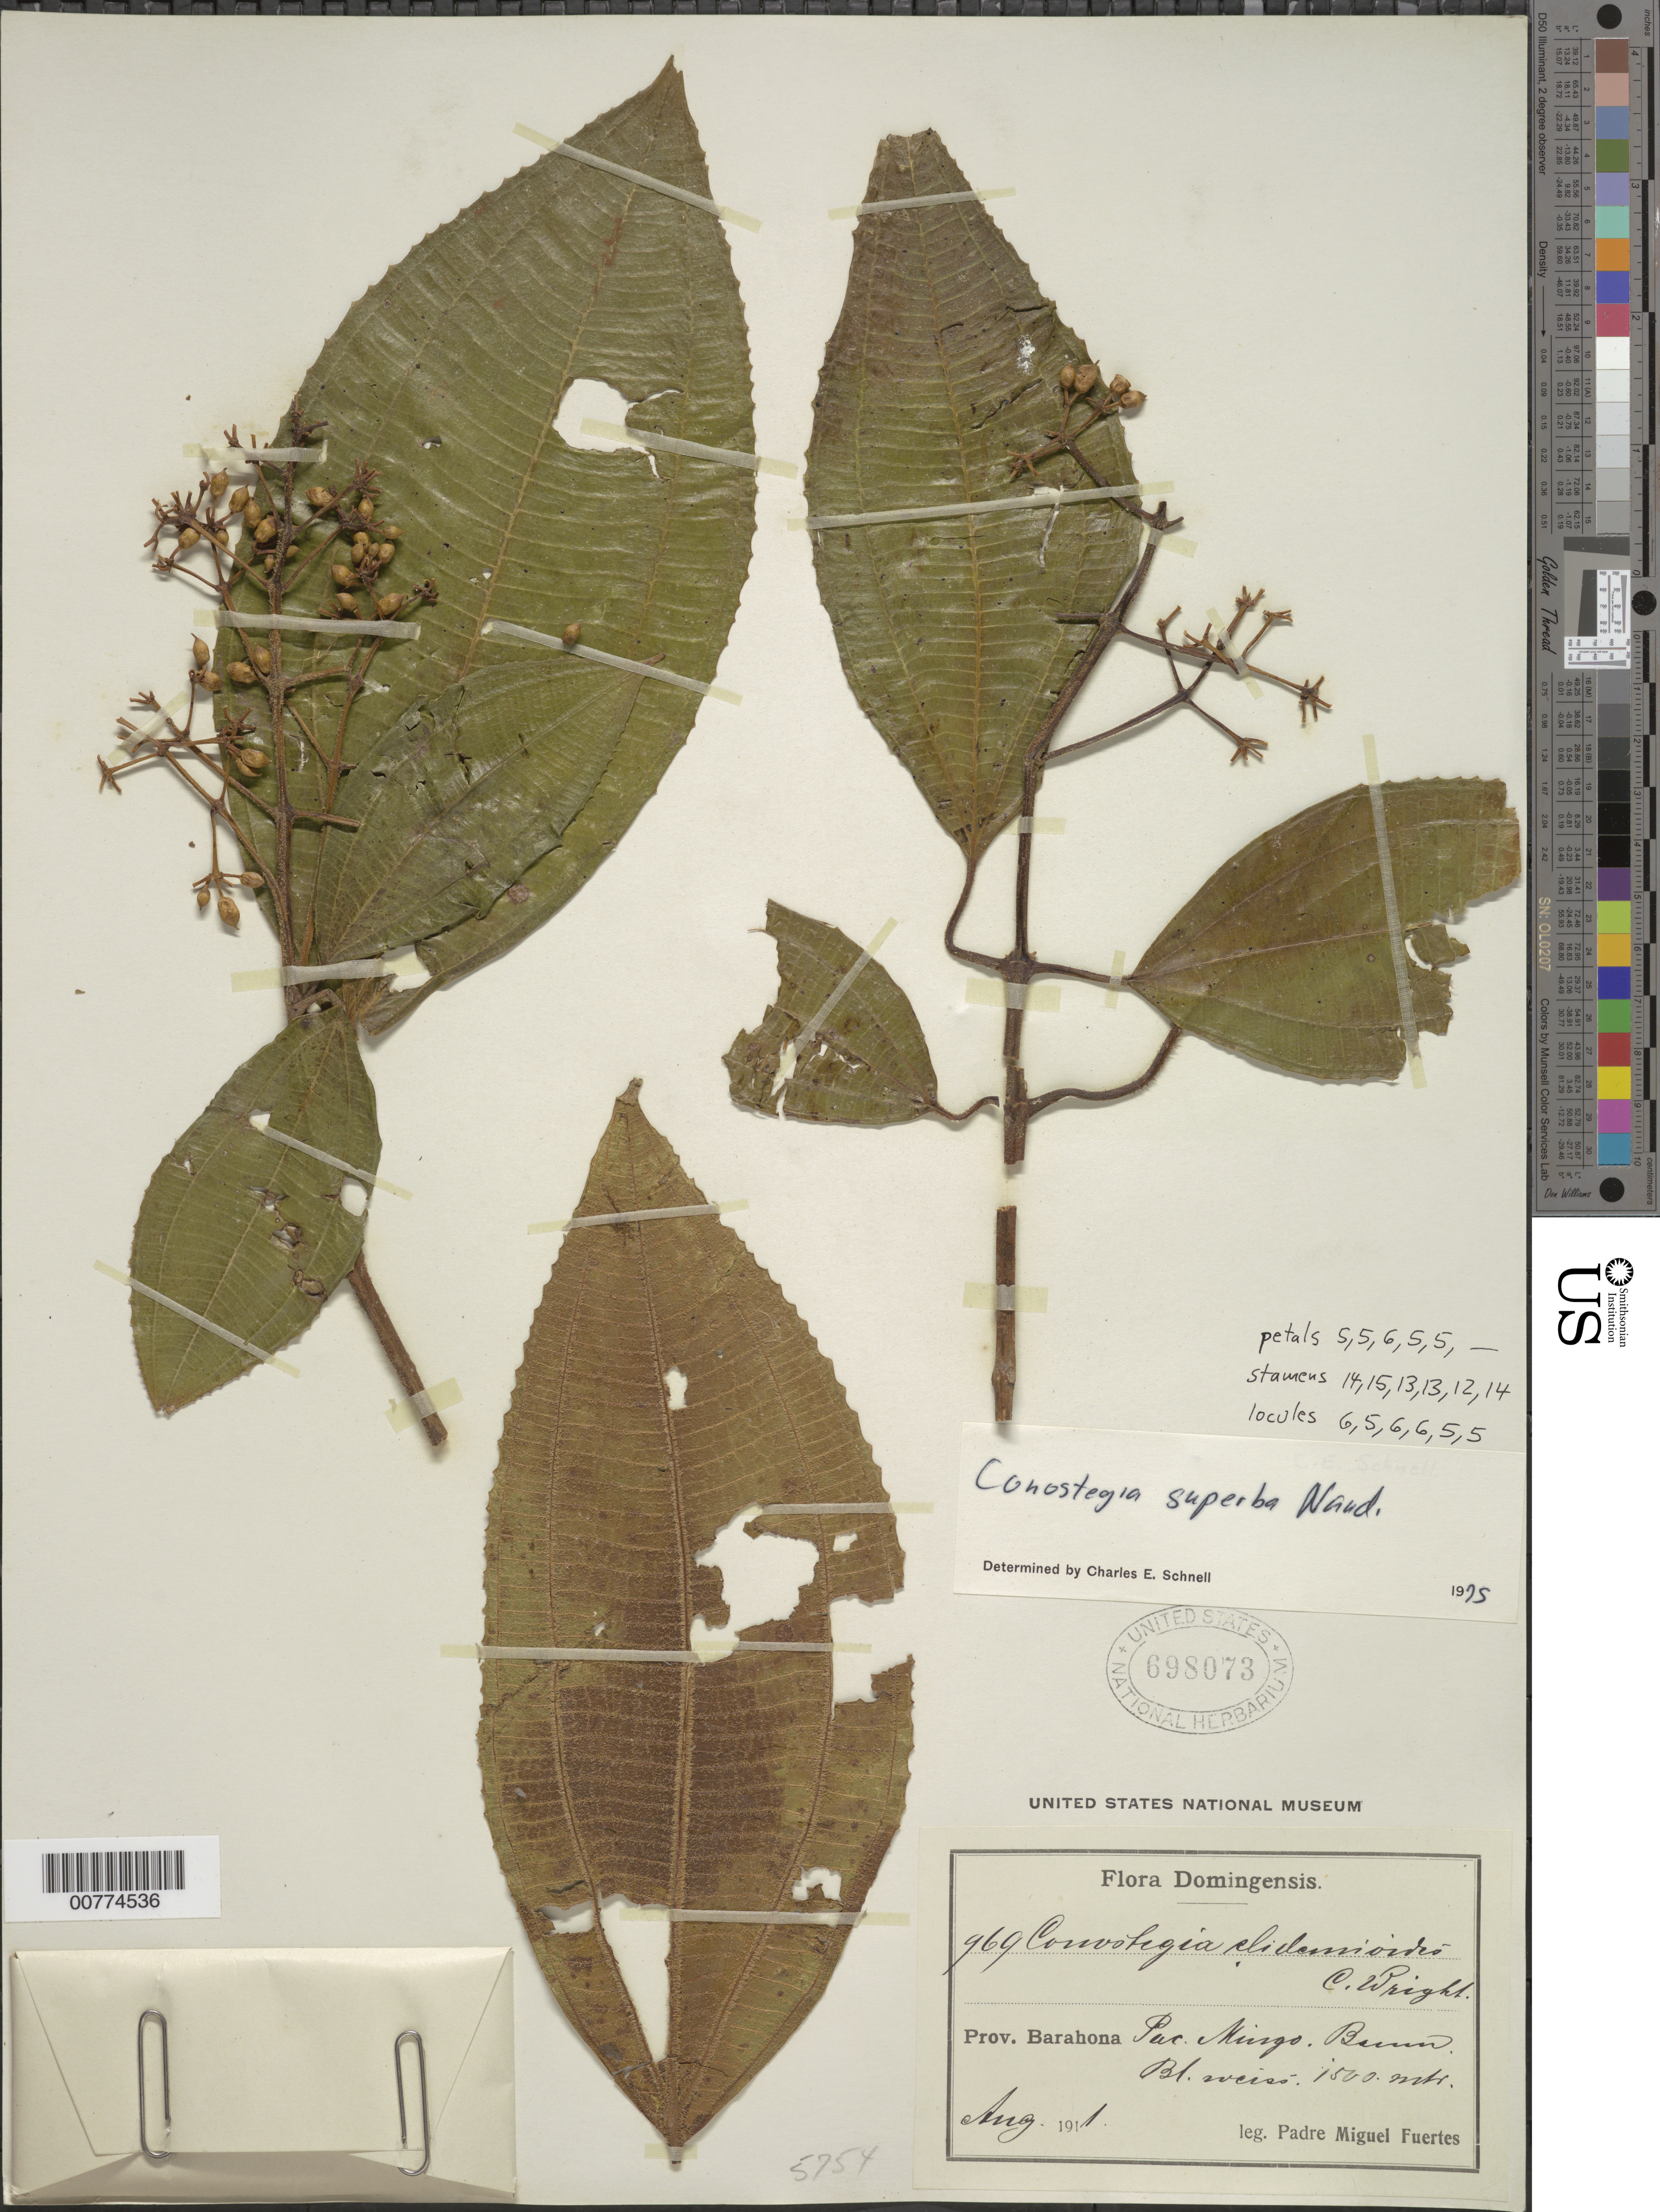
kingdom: Plantae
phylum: Tracheophyta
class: Magnoliopsida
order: Myrtales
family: Melastomataceae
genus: Conostegia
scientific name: Conostegia suberba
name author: Naudin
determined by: Schnell, C. E.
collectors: M. D. Fuertes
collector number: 969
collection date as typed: Aug 1911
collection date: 1911-08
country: Dominican Republic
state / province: Barahona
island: Hispaniola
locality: "Pac. Ningo".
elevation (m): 1500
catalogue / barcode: US 698073